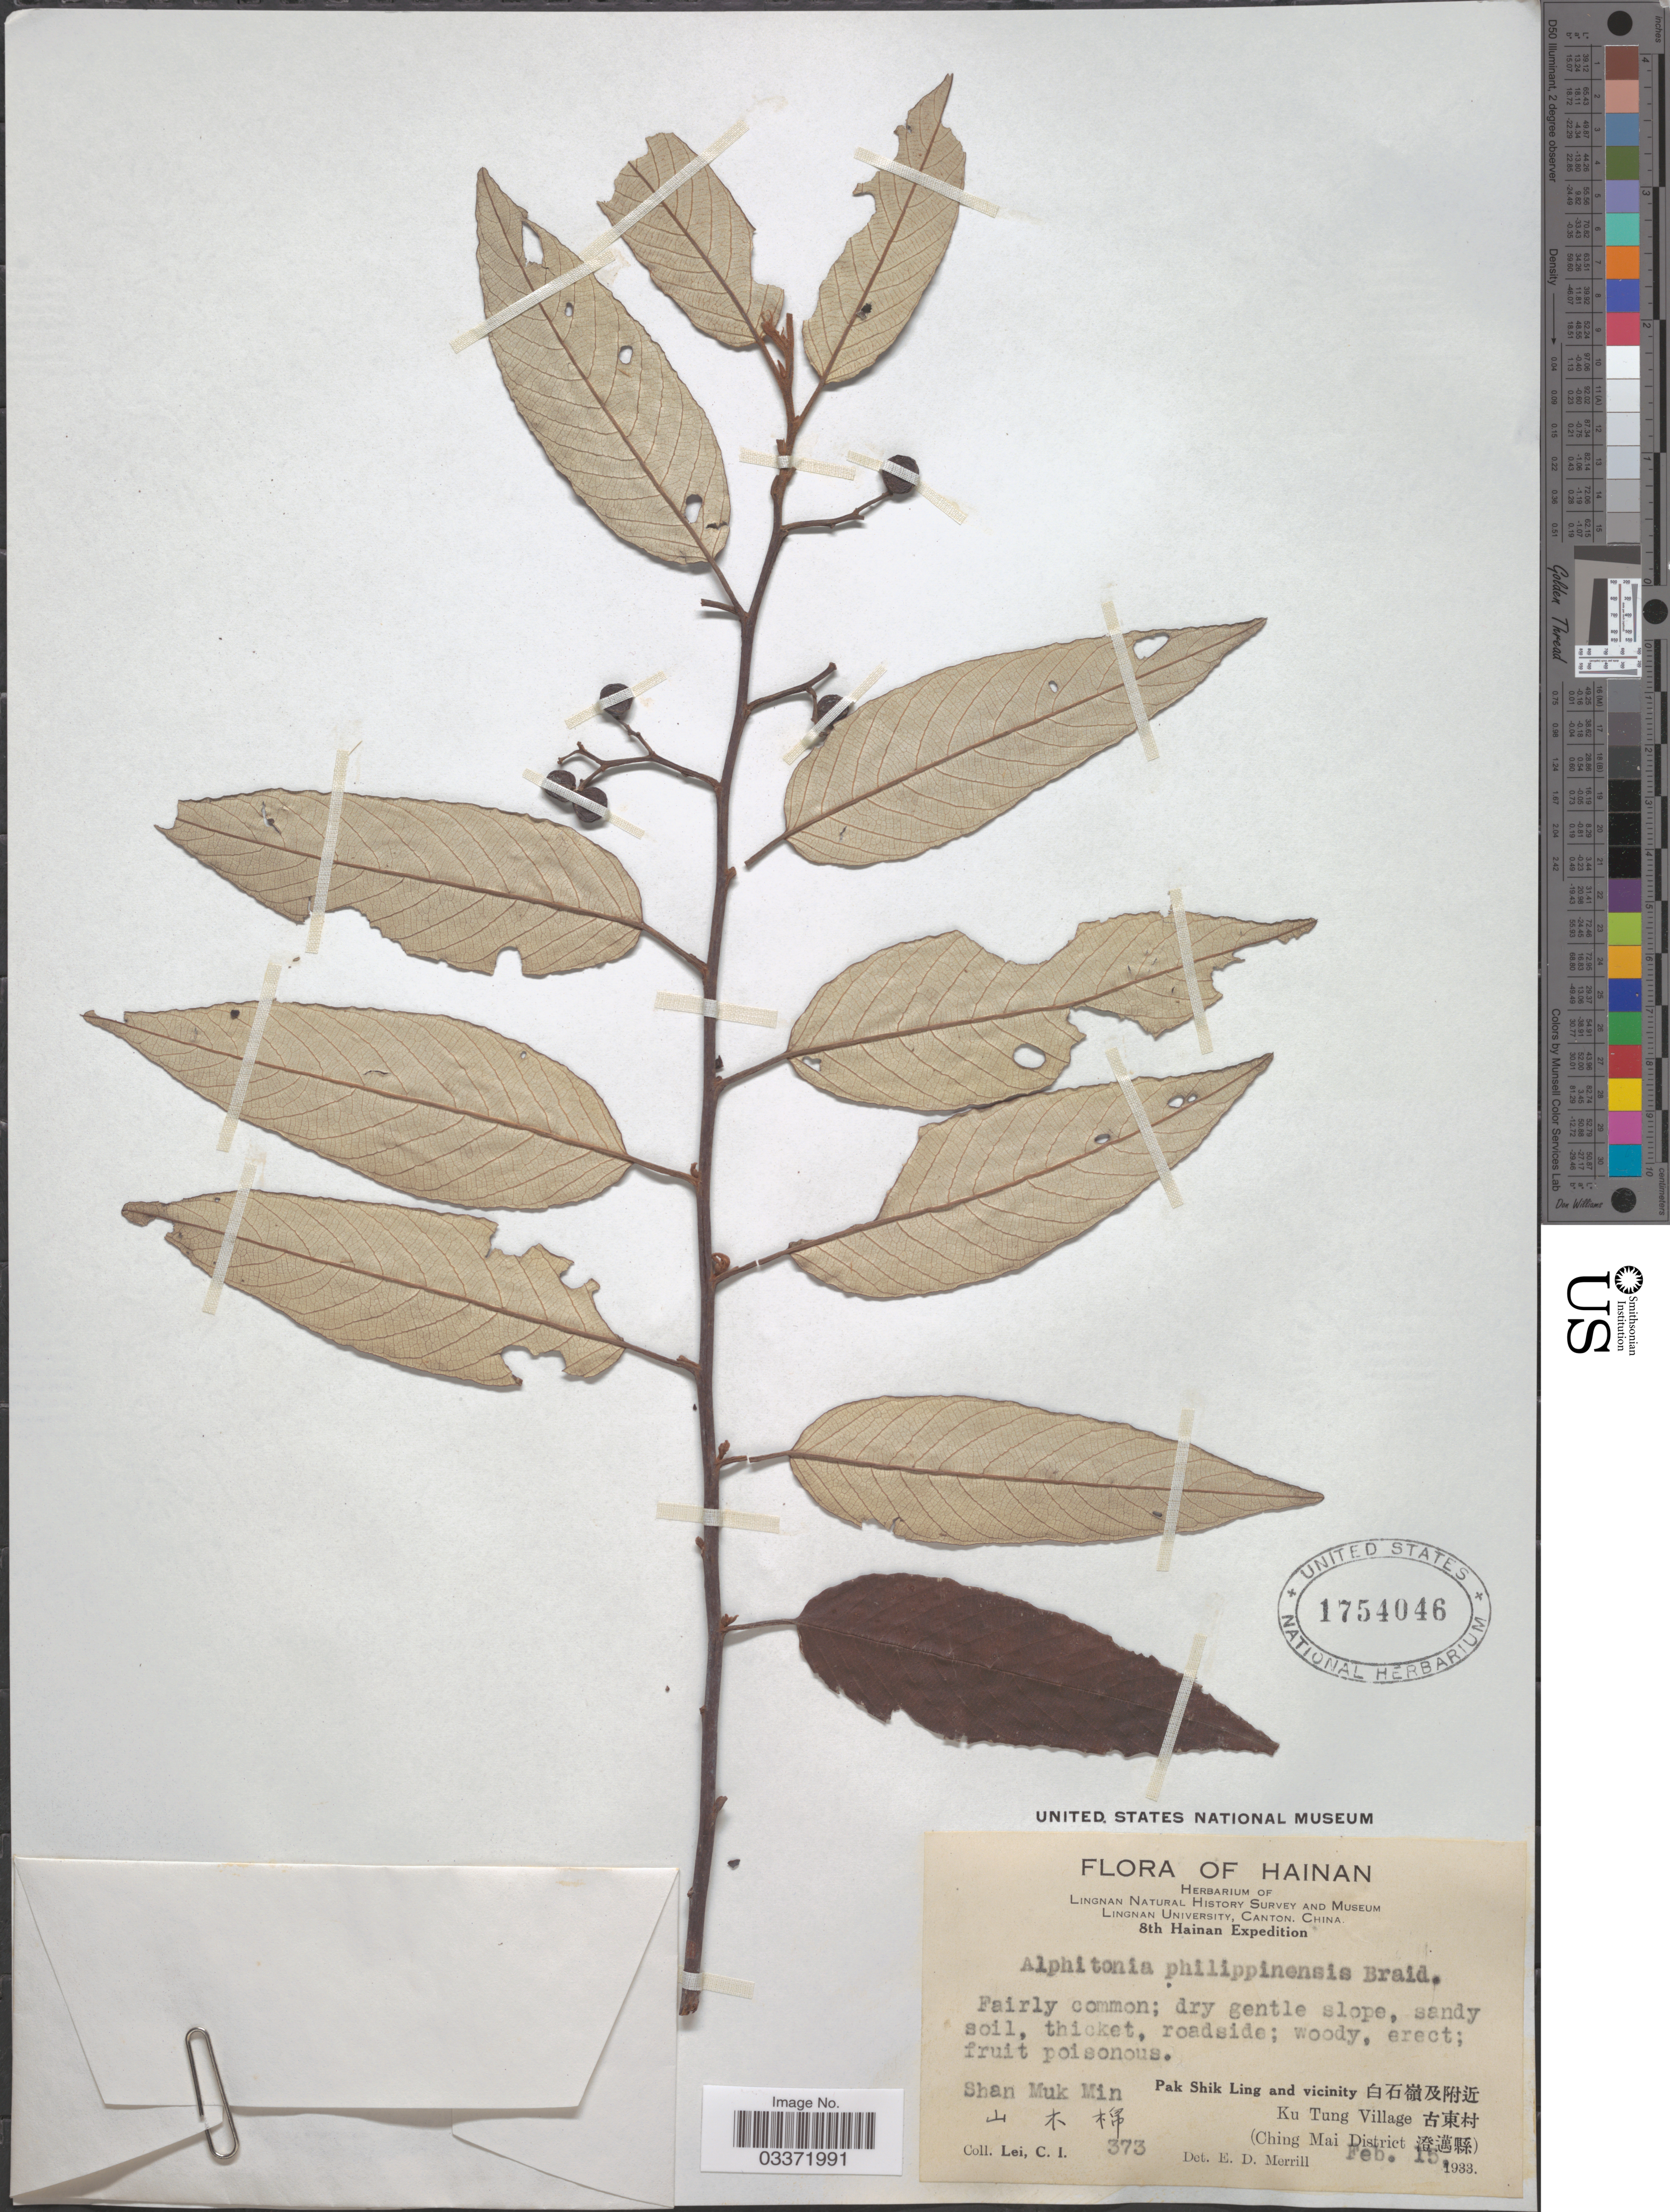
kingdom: Plantae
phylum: Tracheophyta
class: Magnoliopsida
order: Rosales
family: Rhamnaceae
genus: Alphitonia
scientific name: Alphitonia philippinensis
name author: Braid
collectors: C. I. Lei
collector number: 373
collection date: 1933-02-15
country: China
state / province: Hainan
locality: haMuk Min.[unsure placement] Pak Shik Ling and vicinity . Ku Tung Village (Ching Mai District).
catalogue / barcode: US 1754046